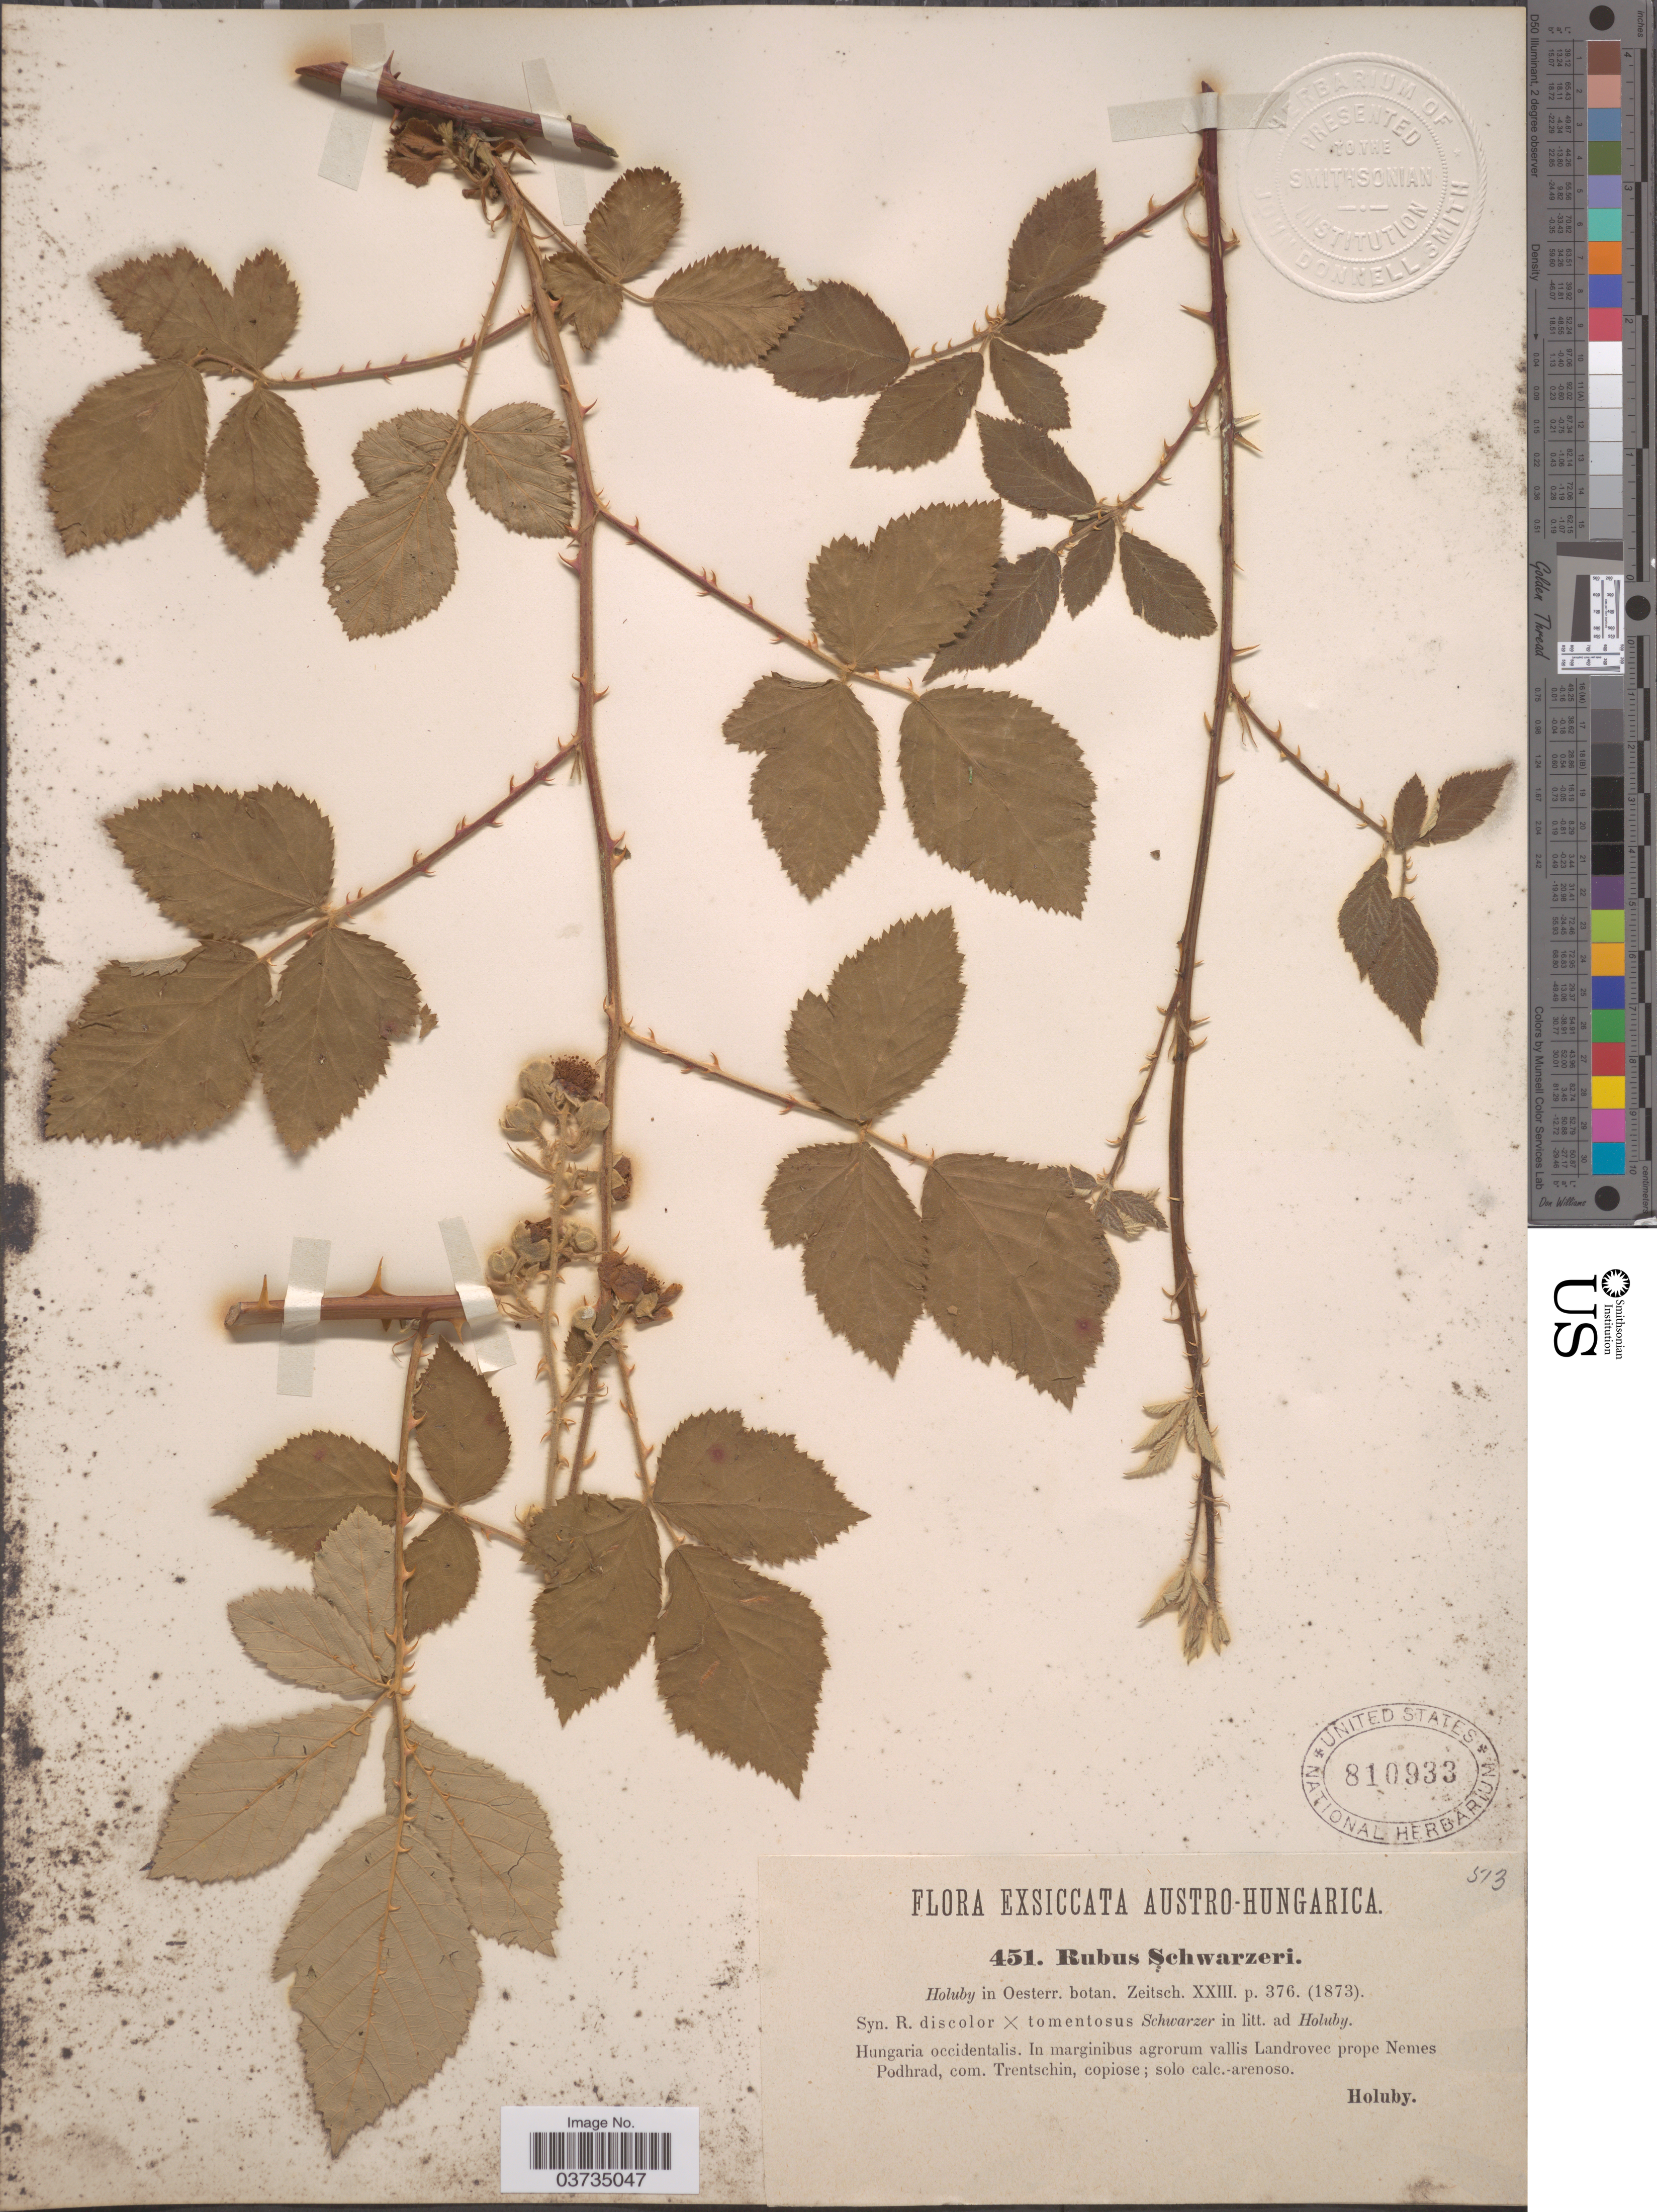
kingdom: Plantae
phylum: Tracheophyta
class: Magnoliopsida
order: Rosales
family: Rosaceae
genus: Rubus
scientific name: Rubus schwarzeri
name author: Holuby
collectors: Holuby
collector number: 451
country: Hungary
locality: Austro-Hungarica. Hungaria occidentalis. In marginibus agrorum vallis Landrovec prope Nemes Podhrad, com. Trentschin.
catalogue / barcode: US 810933